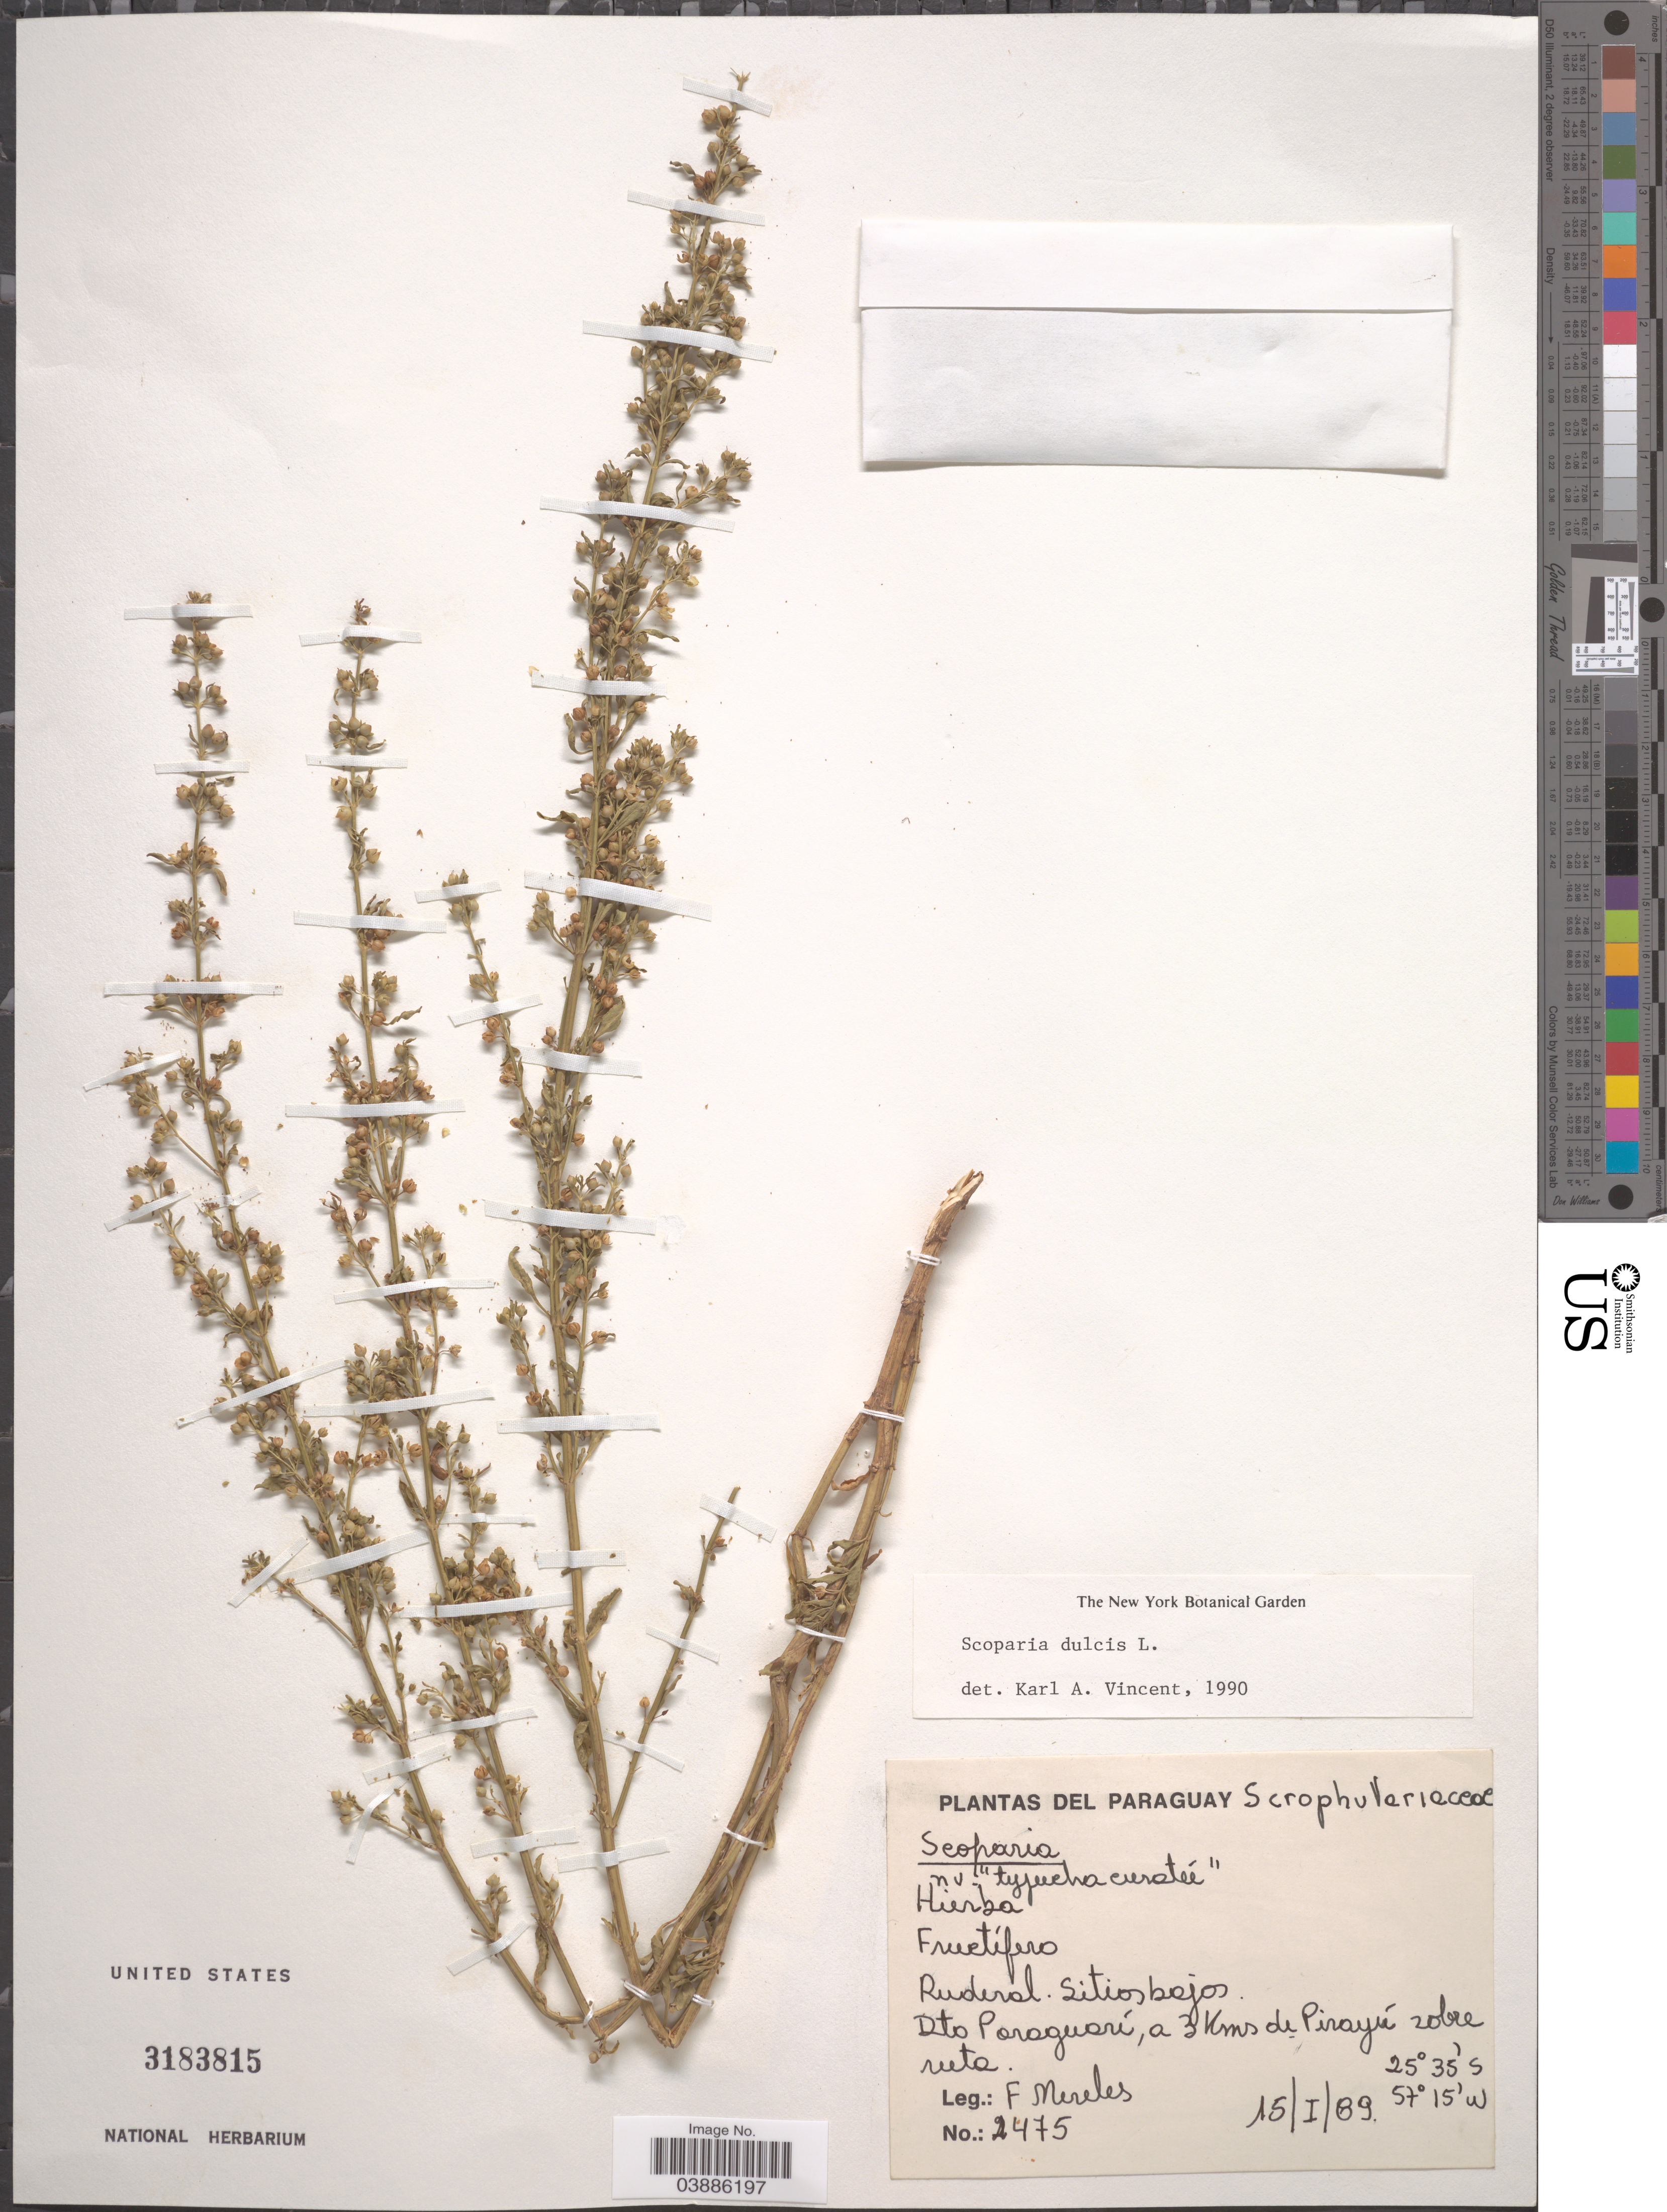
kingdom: Plantae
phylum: Tracheophyta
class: Magnoliopsida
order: Lamiales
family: Plantaginaceae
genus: Scoparia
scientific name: Scoparia dulcis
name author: L.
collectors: F. Mereles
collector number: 2475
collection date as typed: Transcribed d/m/y: 15/1/89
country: Paraguay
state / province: Paraguari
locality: Dto Paraguarí, a 3 Kms de Pirayú sobre ruta.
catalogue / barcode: US 3183815